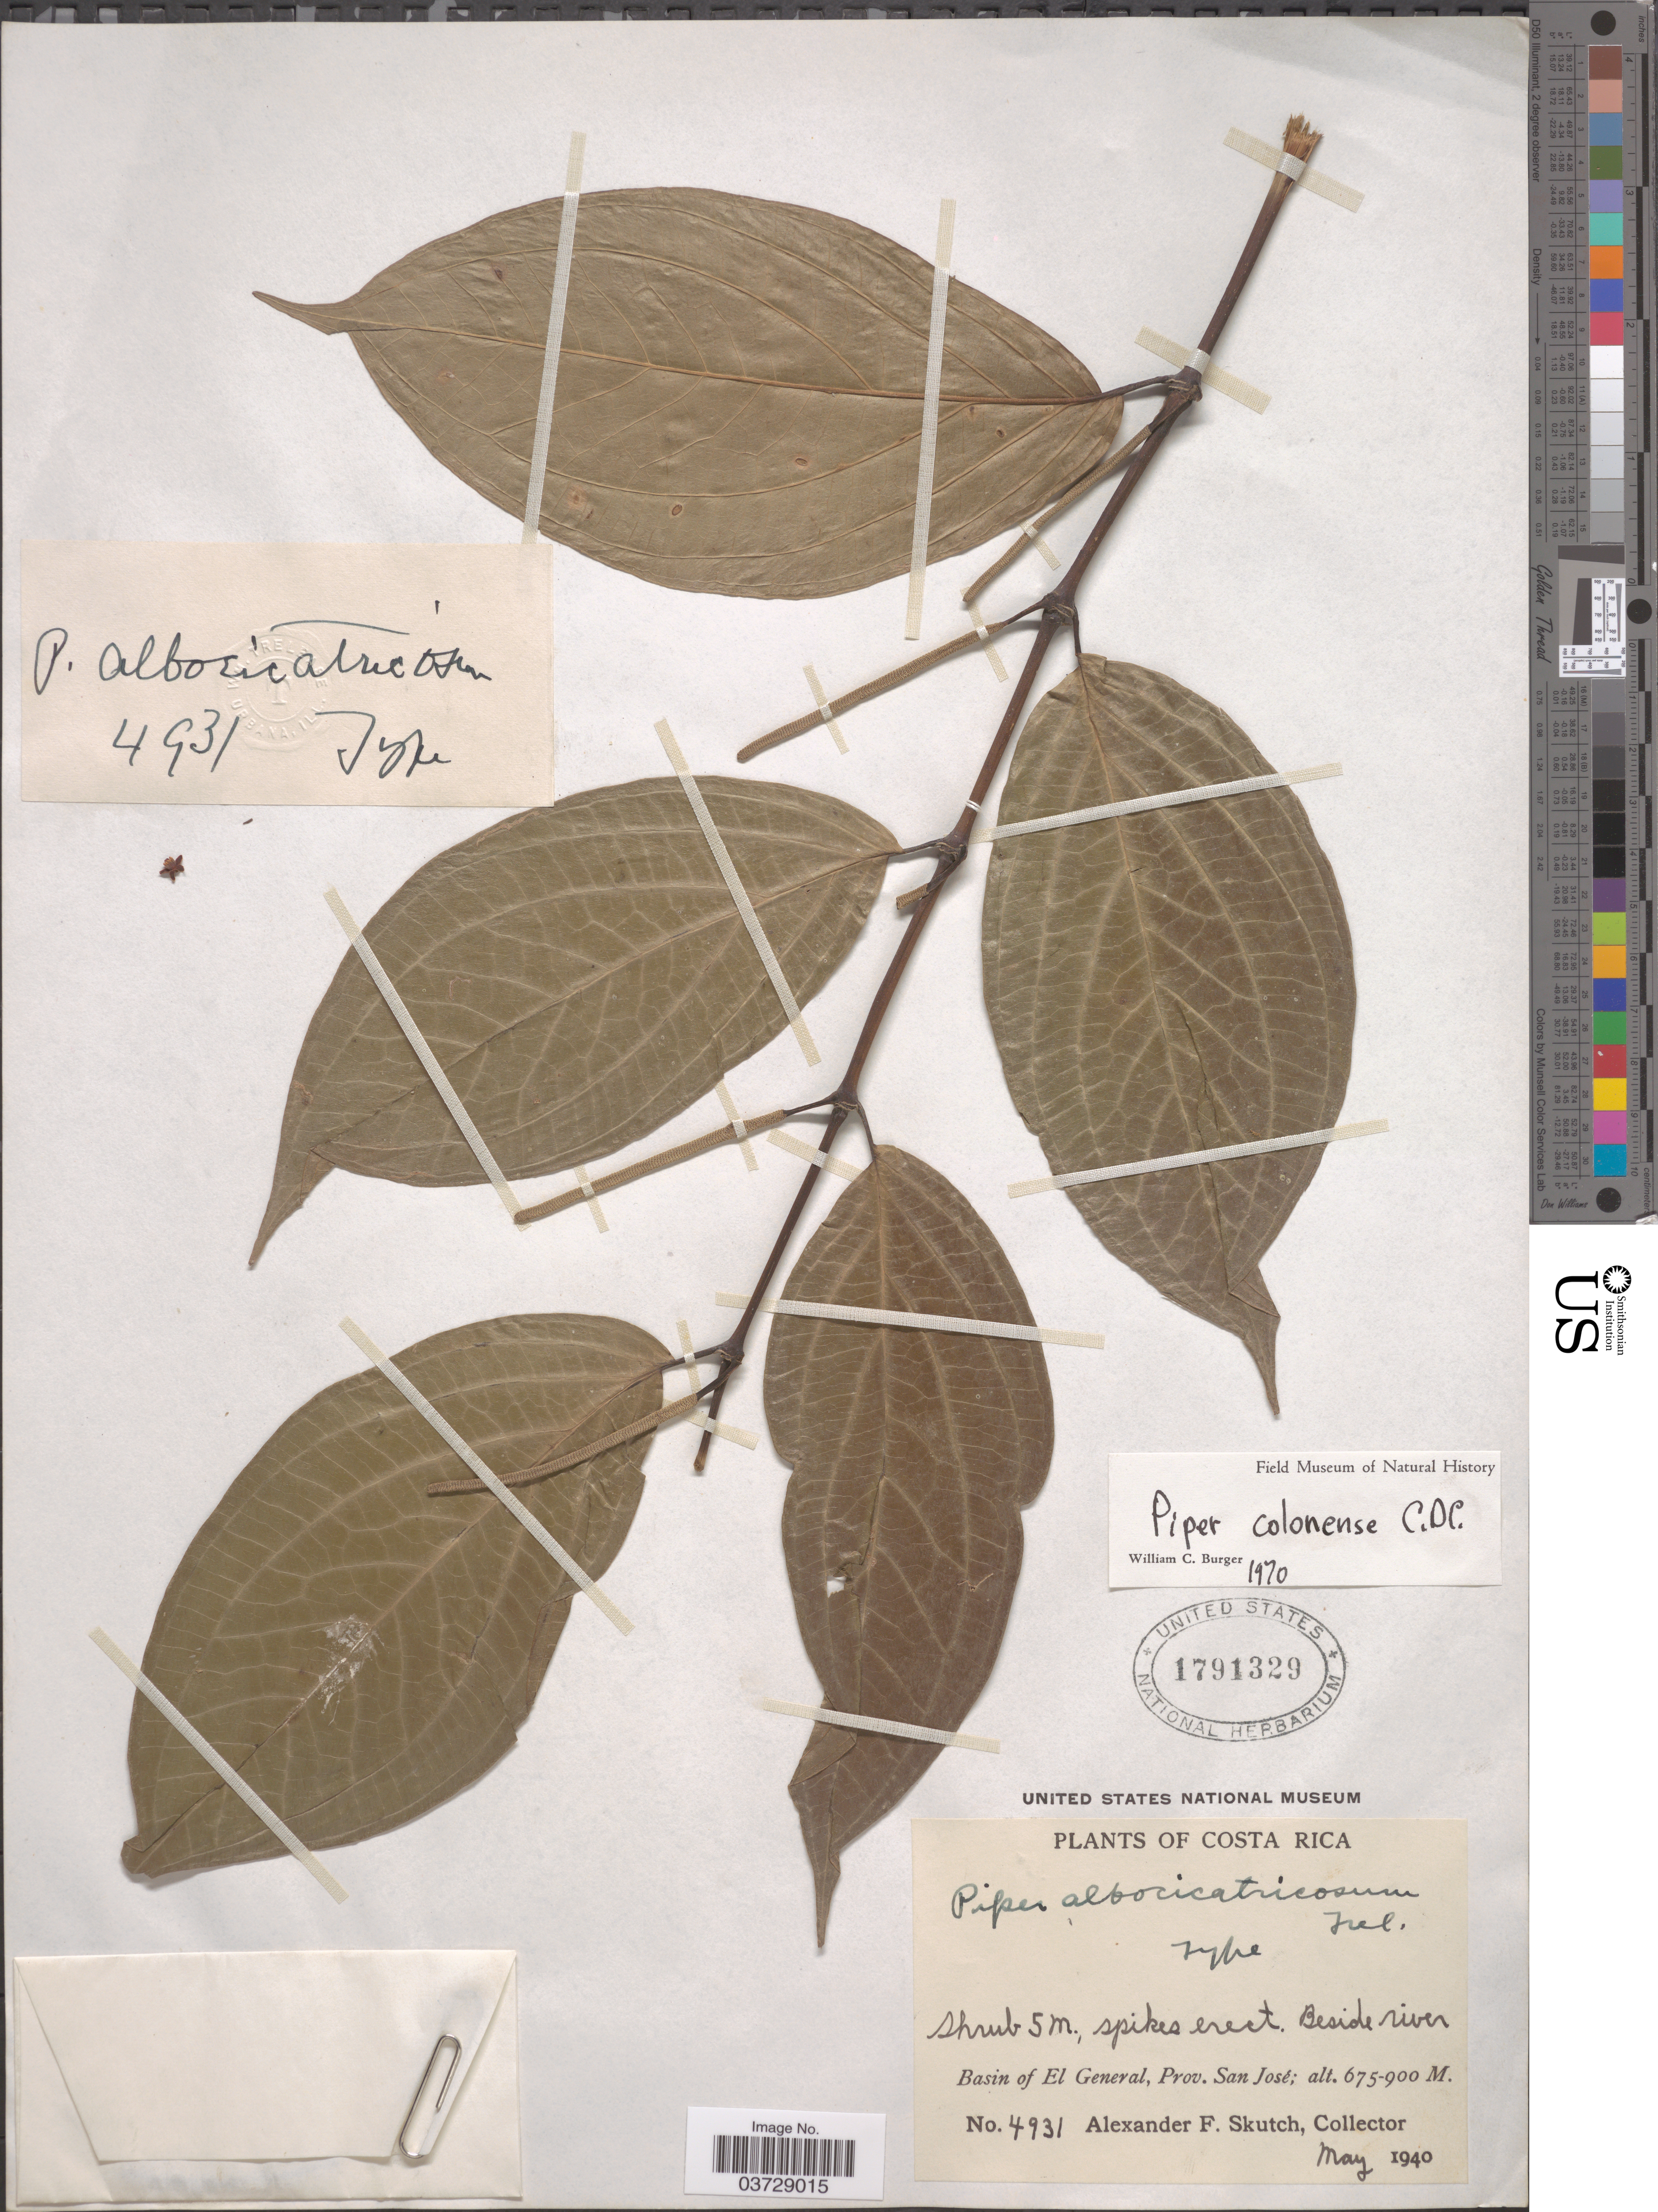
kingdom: Plantae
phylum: Tracheophyta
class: Magnoliopsida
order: Piperales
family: Piperaceae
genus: Piper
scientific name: Piper colonense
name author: C. DC.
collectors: A. F. Skutch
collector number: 4931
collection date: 1940-05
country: Costa Rica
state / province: San José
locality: Beside river. Basin of El General.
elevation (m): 675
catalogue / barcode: US 1791329